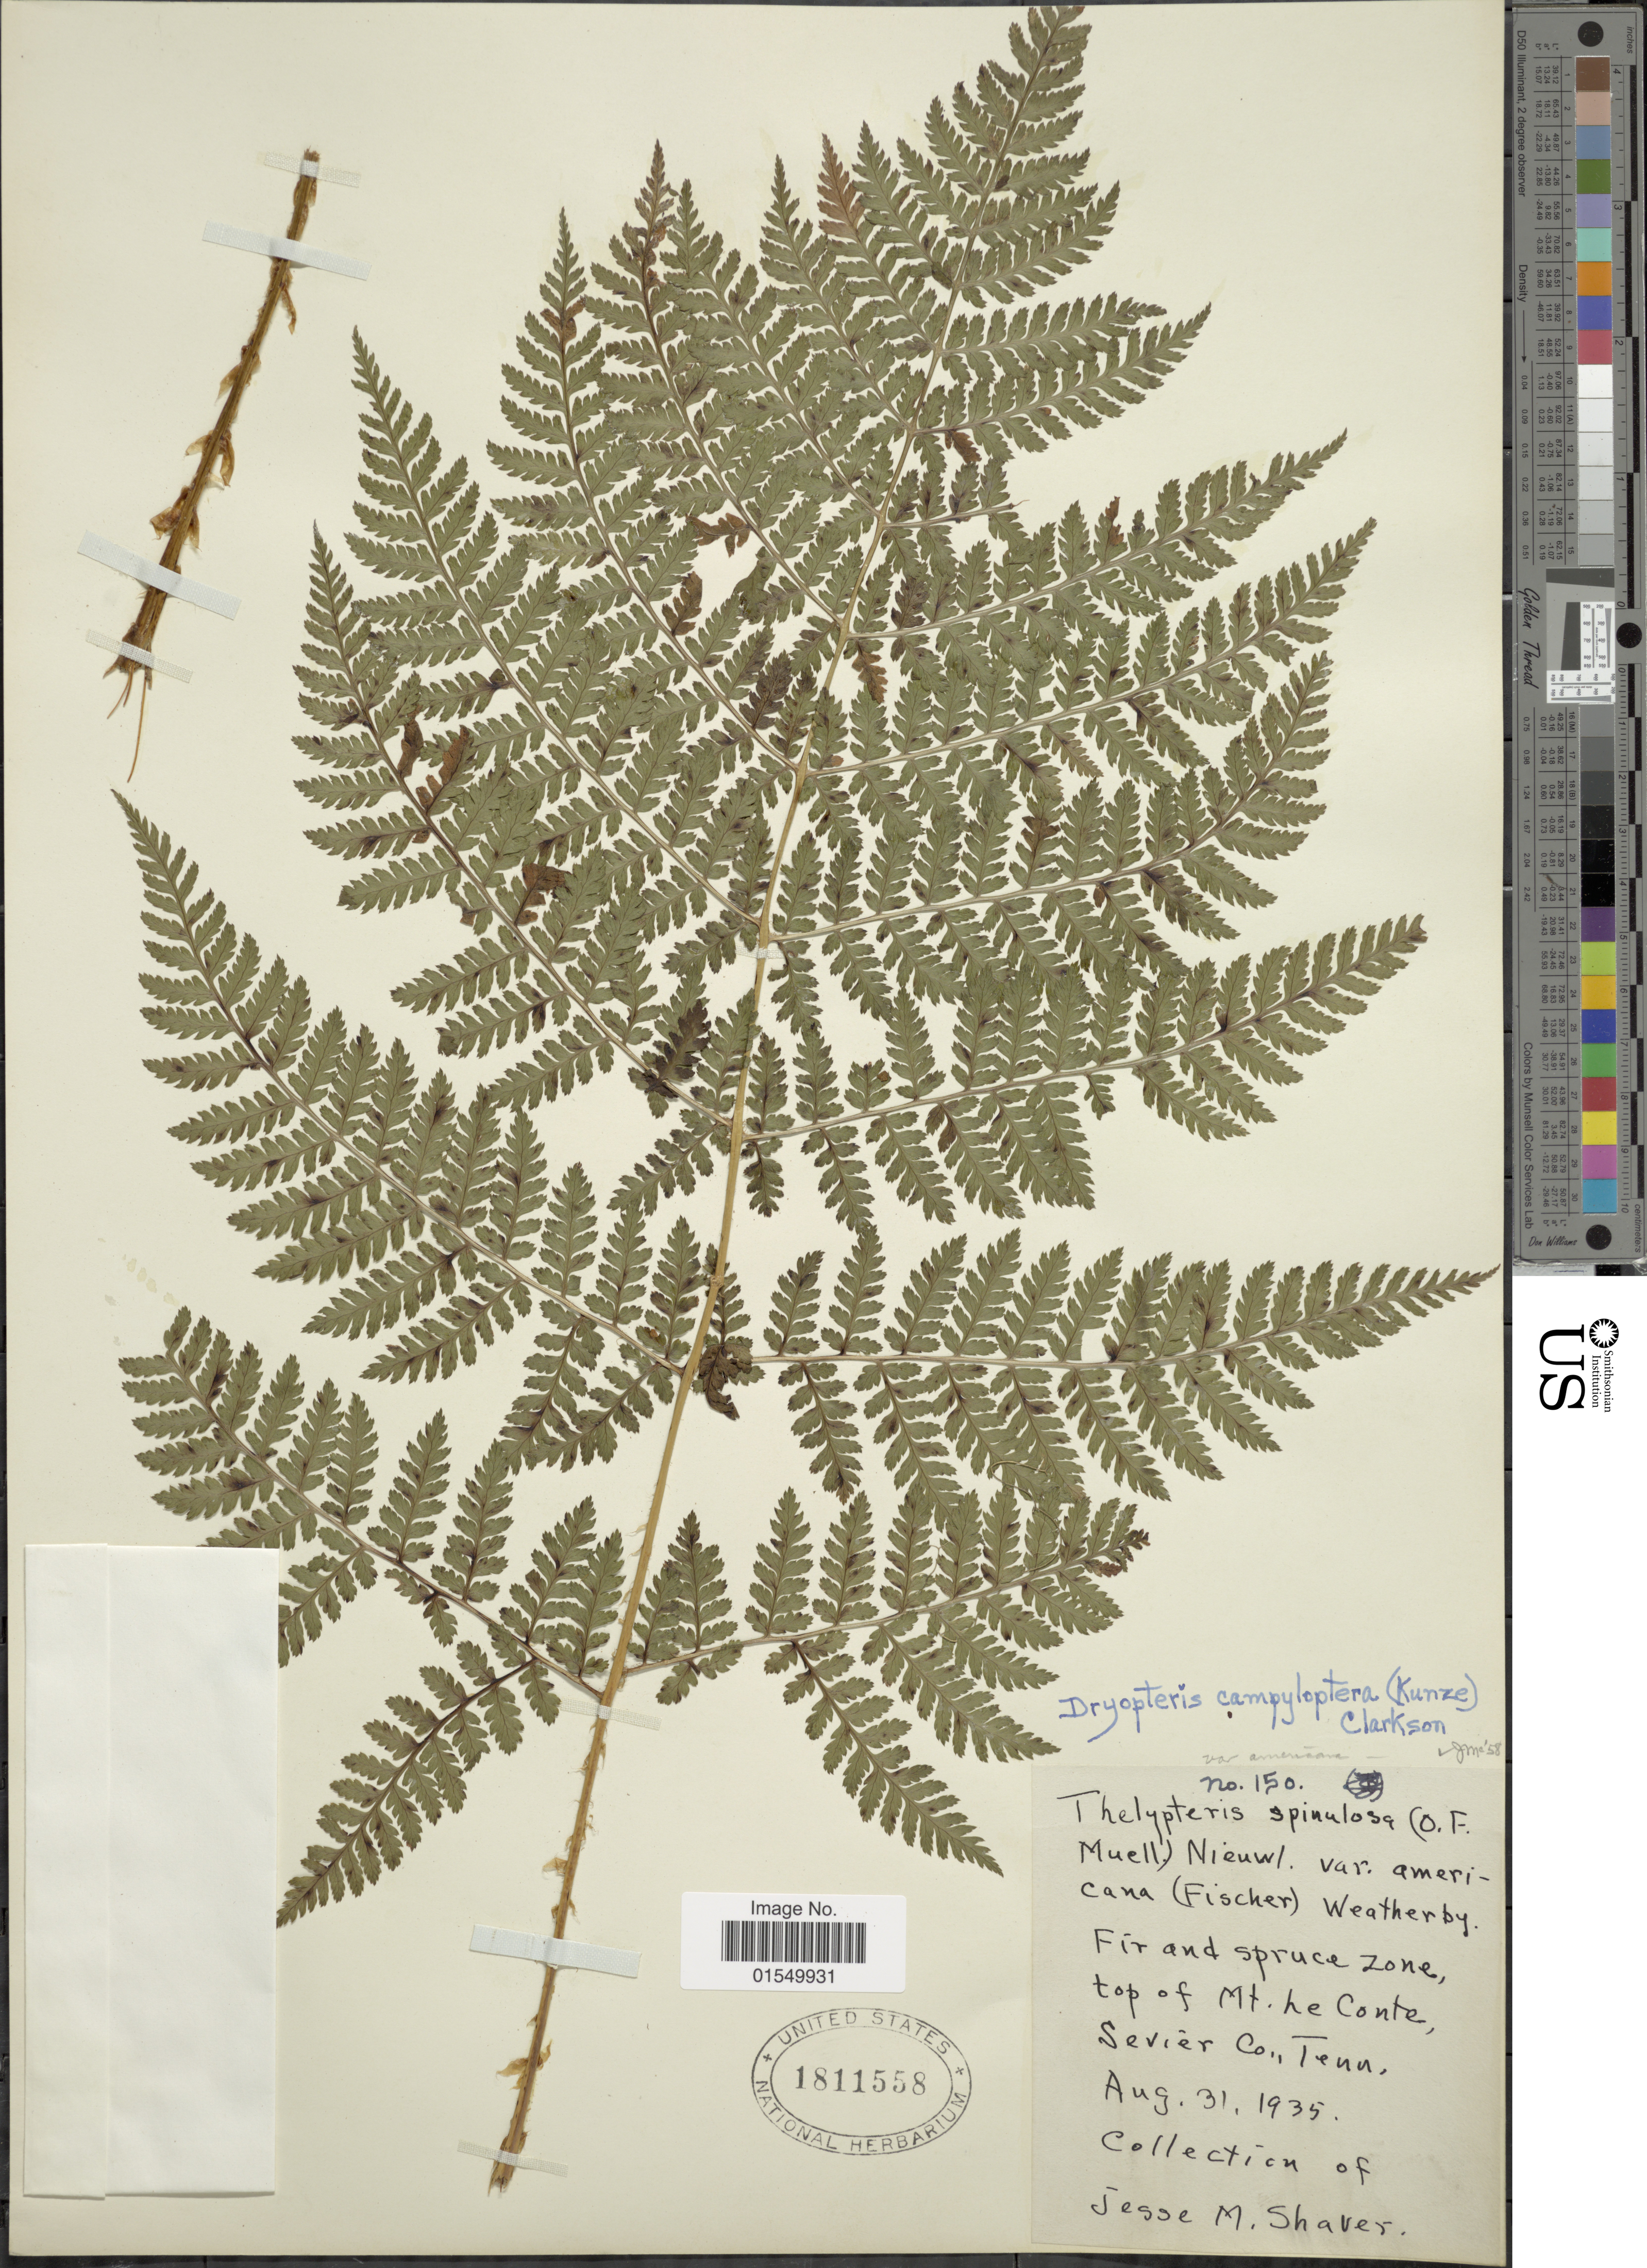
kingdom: Plantae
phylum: Tracheophyta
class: Polypodiopsida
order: Polypodiales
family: Dryopteridaceae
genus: Dryopteris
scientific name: Dryopteris campyloptera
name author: Clarkson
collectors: J. Shaver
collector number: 150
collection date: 1935-08-31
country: United States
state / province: Tennessee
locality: Top of Mt. Le Conte, Sevier Co., Tenn.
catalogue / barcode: US 1811558